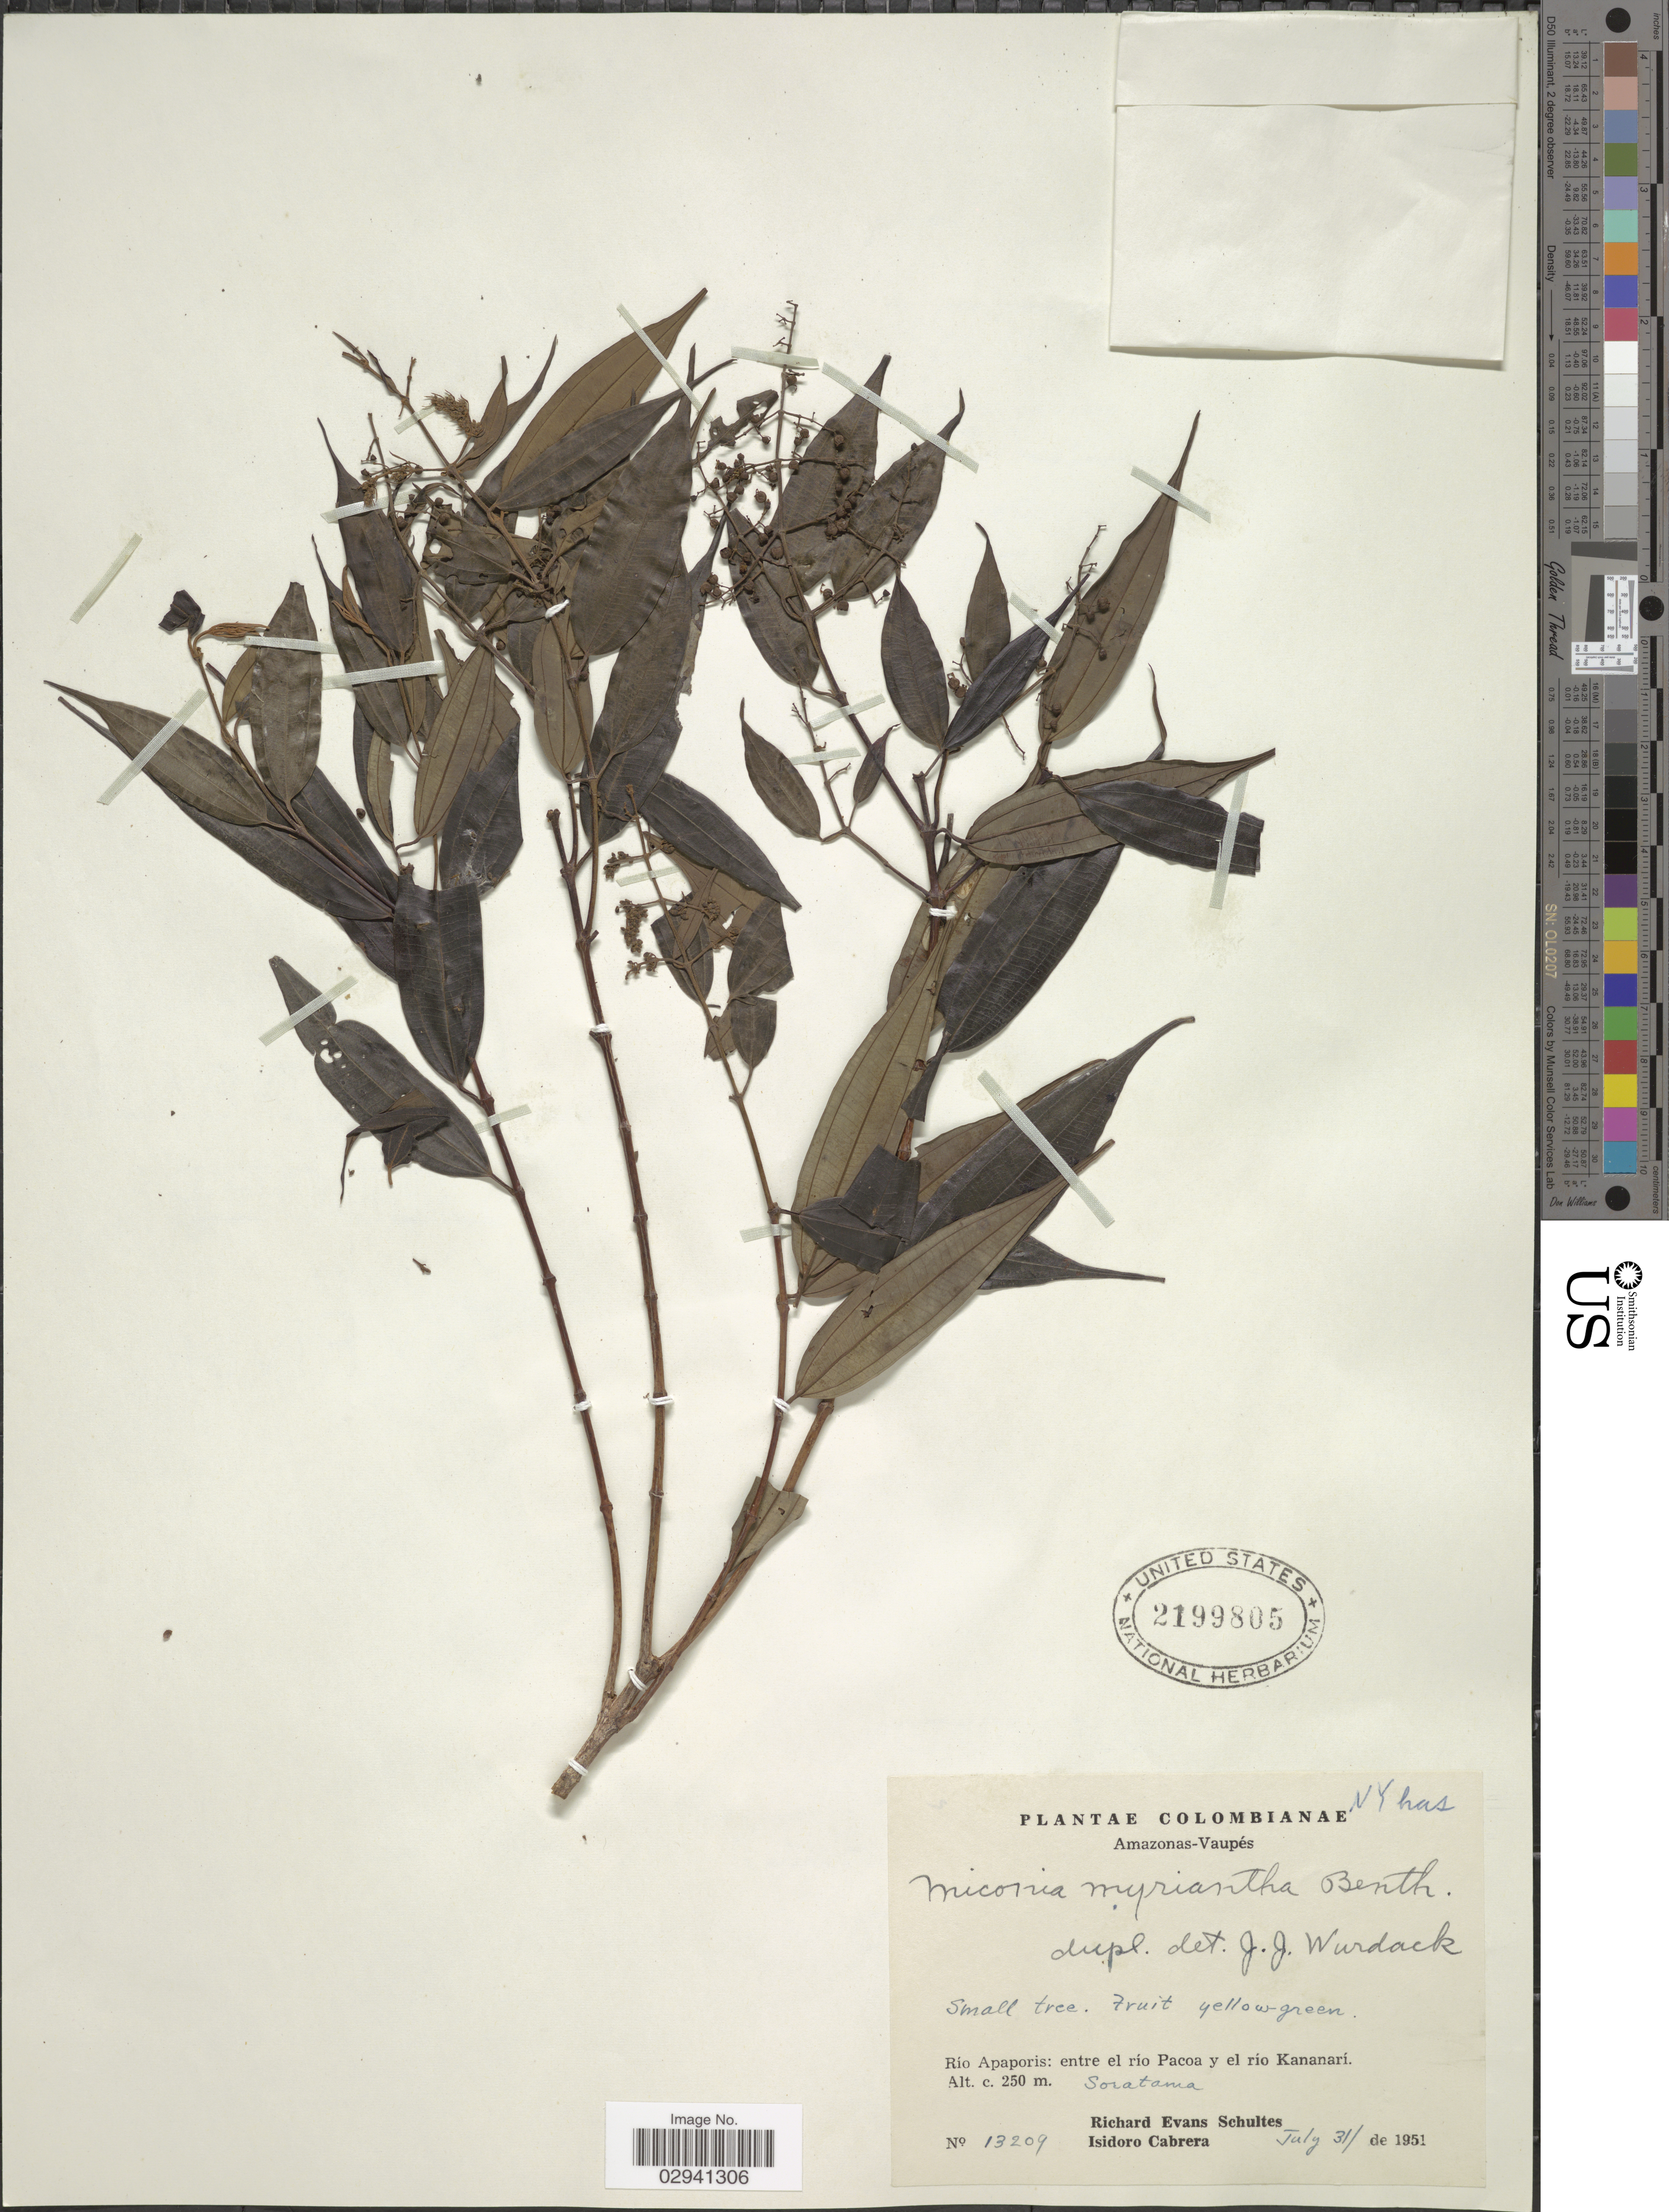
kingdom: Plantae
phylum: Tracheophyta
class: Magnoliopsida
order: Myrtales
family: Melastomataceae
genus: Miconia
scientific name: Miconia myriantha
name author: Benth.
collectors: R. E. Schultes & I. Cabrera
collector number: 13209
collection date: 1951-07-31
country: Colombia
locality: Amazonas-Vaupés. Río Apaporis: entre el río Pacoa y el río Kananarí. Soratama.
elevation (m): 250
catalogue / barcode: US 2199805